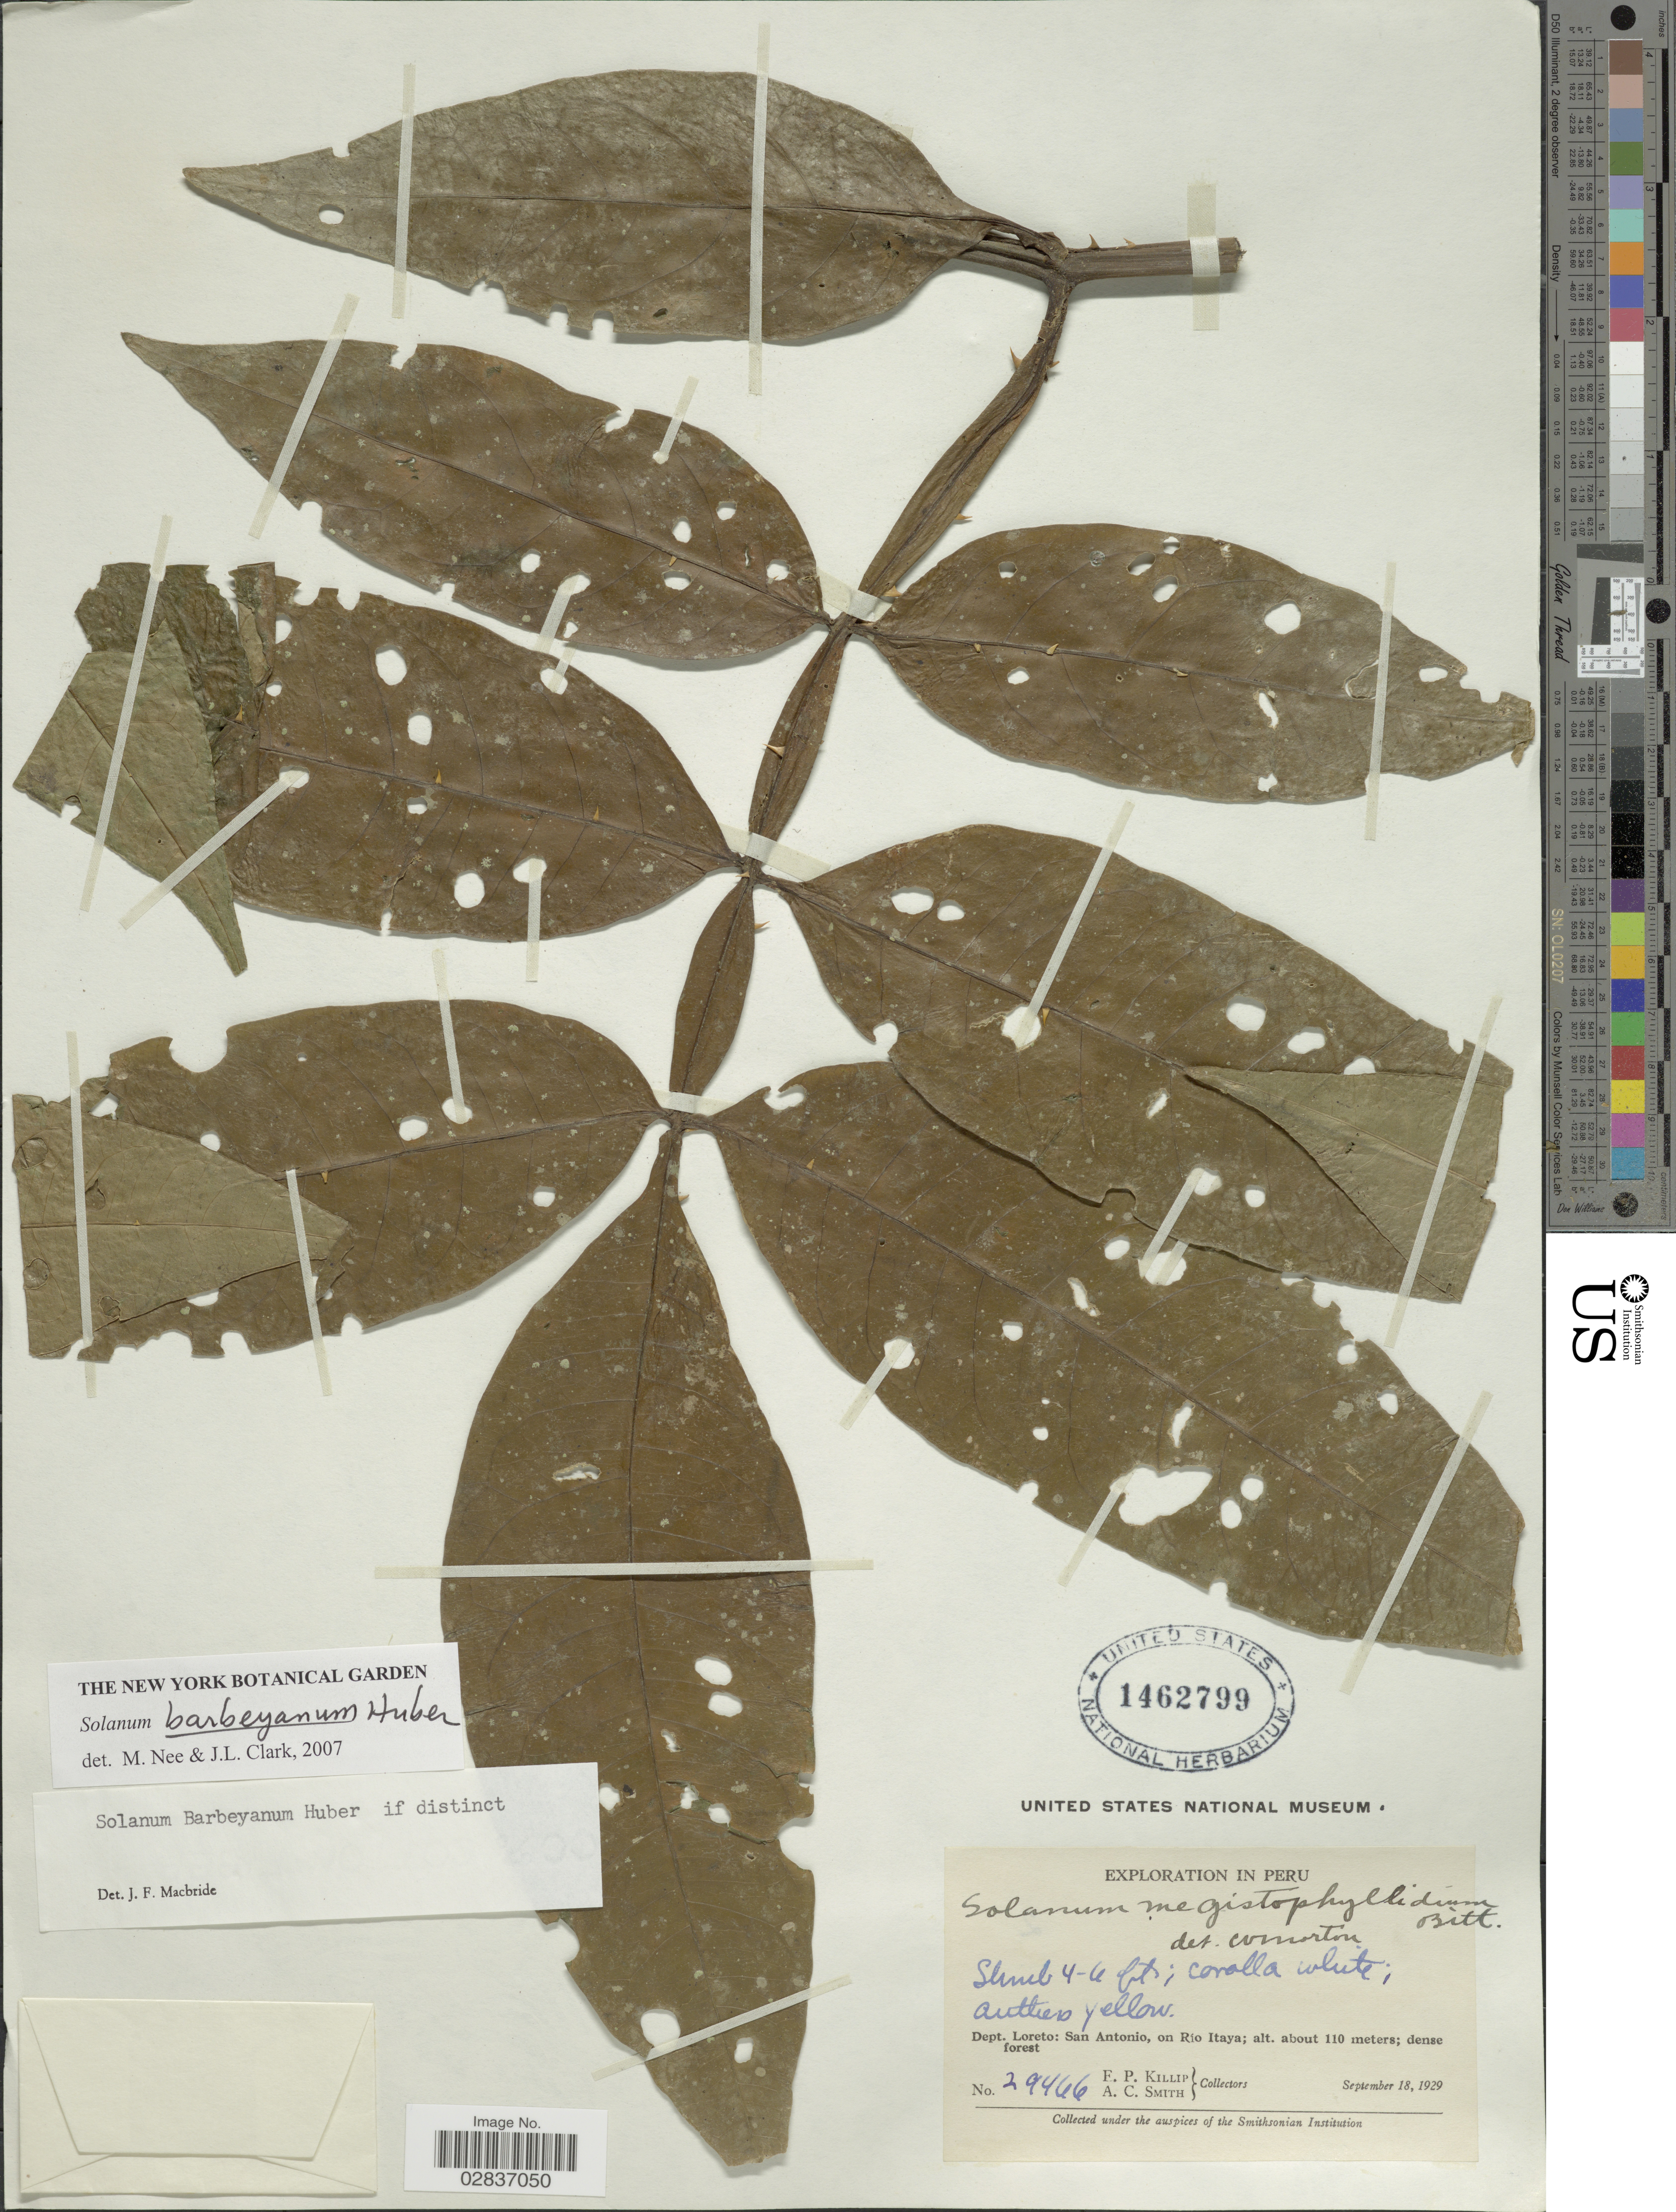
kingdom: Plantae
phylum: Tracheophyta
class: Magnoliopsida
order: Solanales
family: Solanaceae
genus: Solanum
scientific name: Solanum barbeyanum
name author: Huber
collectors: E. P. Killip & A. C. Smith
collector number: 29466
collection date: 1929-09-18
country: Peru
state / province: Loreto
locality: Dept. Loreto: San Antonio, on Rio Itaya.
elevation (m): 110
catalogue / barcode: US 1462799